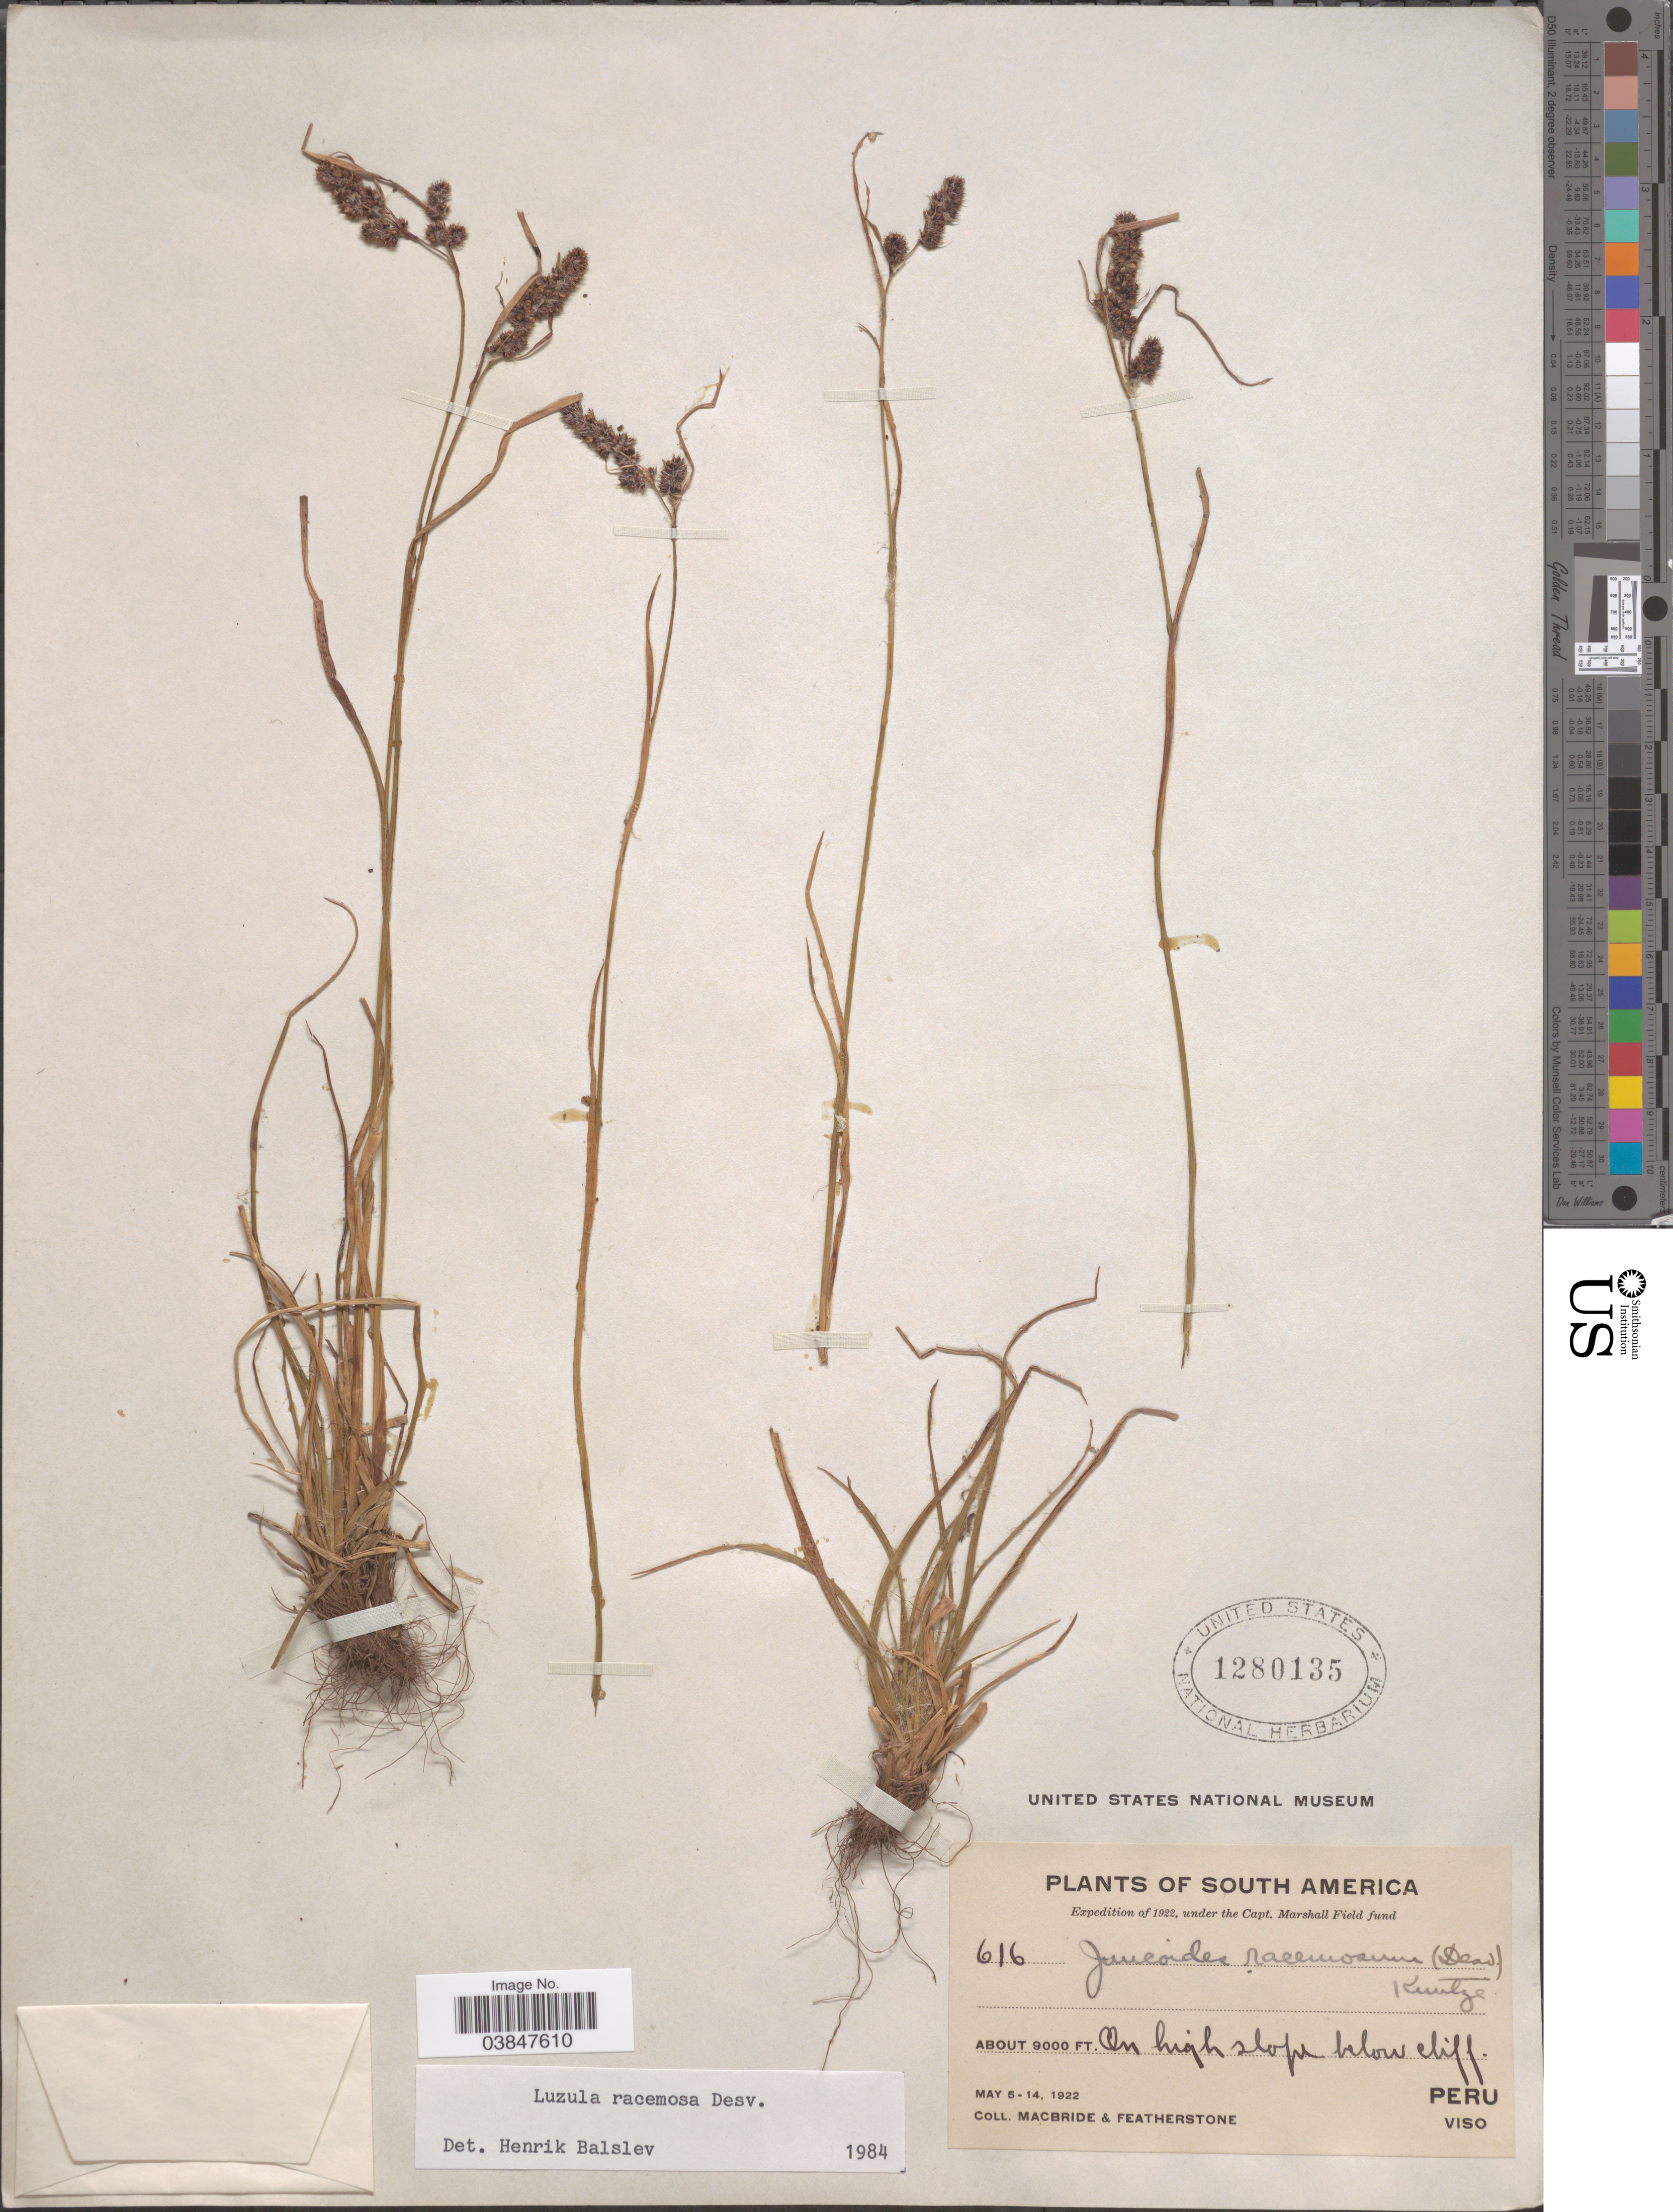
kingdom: Plantae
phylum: Tracheophyta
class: Liliopsida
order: Poales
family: Juncaceae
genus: Luzula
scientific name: Luzula racemosa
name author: Desv.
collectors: Macbride, -- & -. Featherstone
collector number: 616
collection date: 1922-05-05/1922-05-14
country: Peru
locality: On high slope below cliff. Viso.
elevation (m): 2743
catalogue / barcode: US 1280135